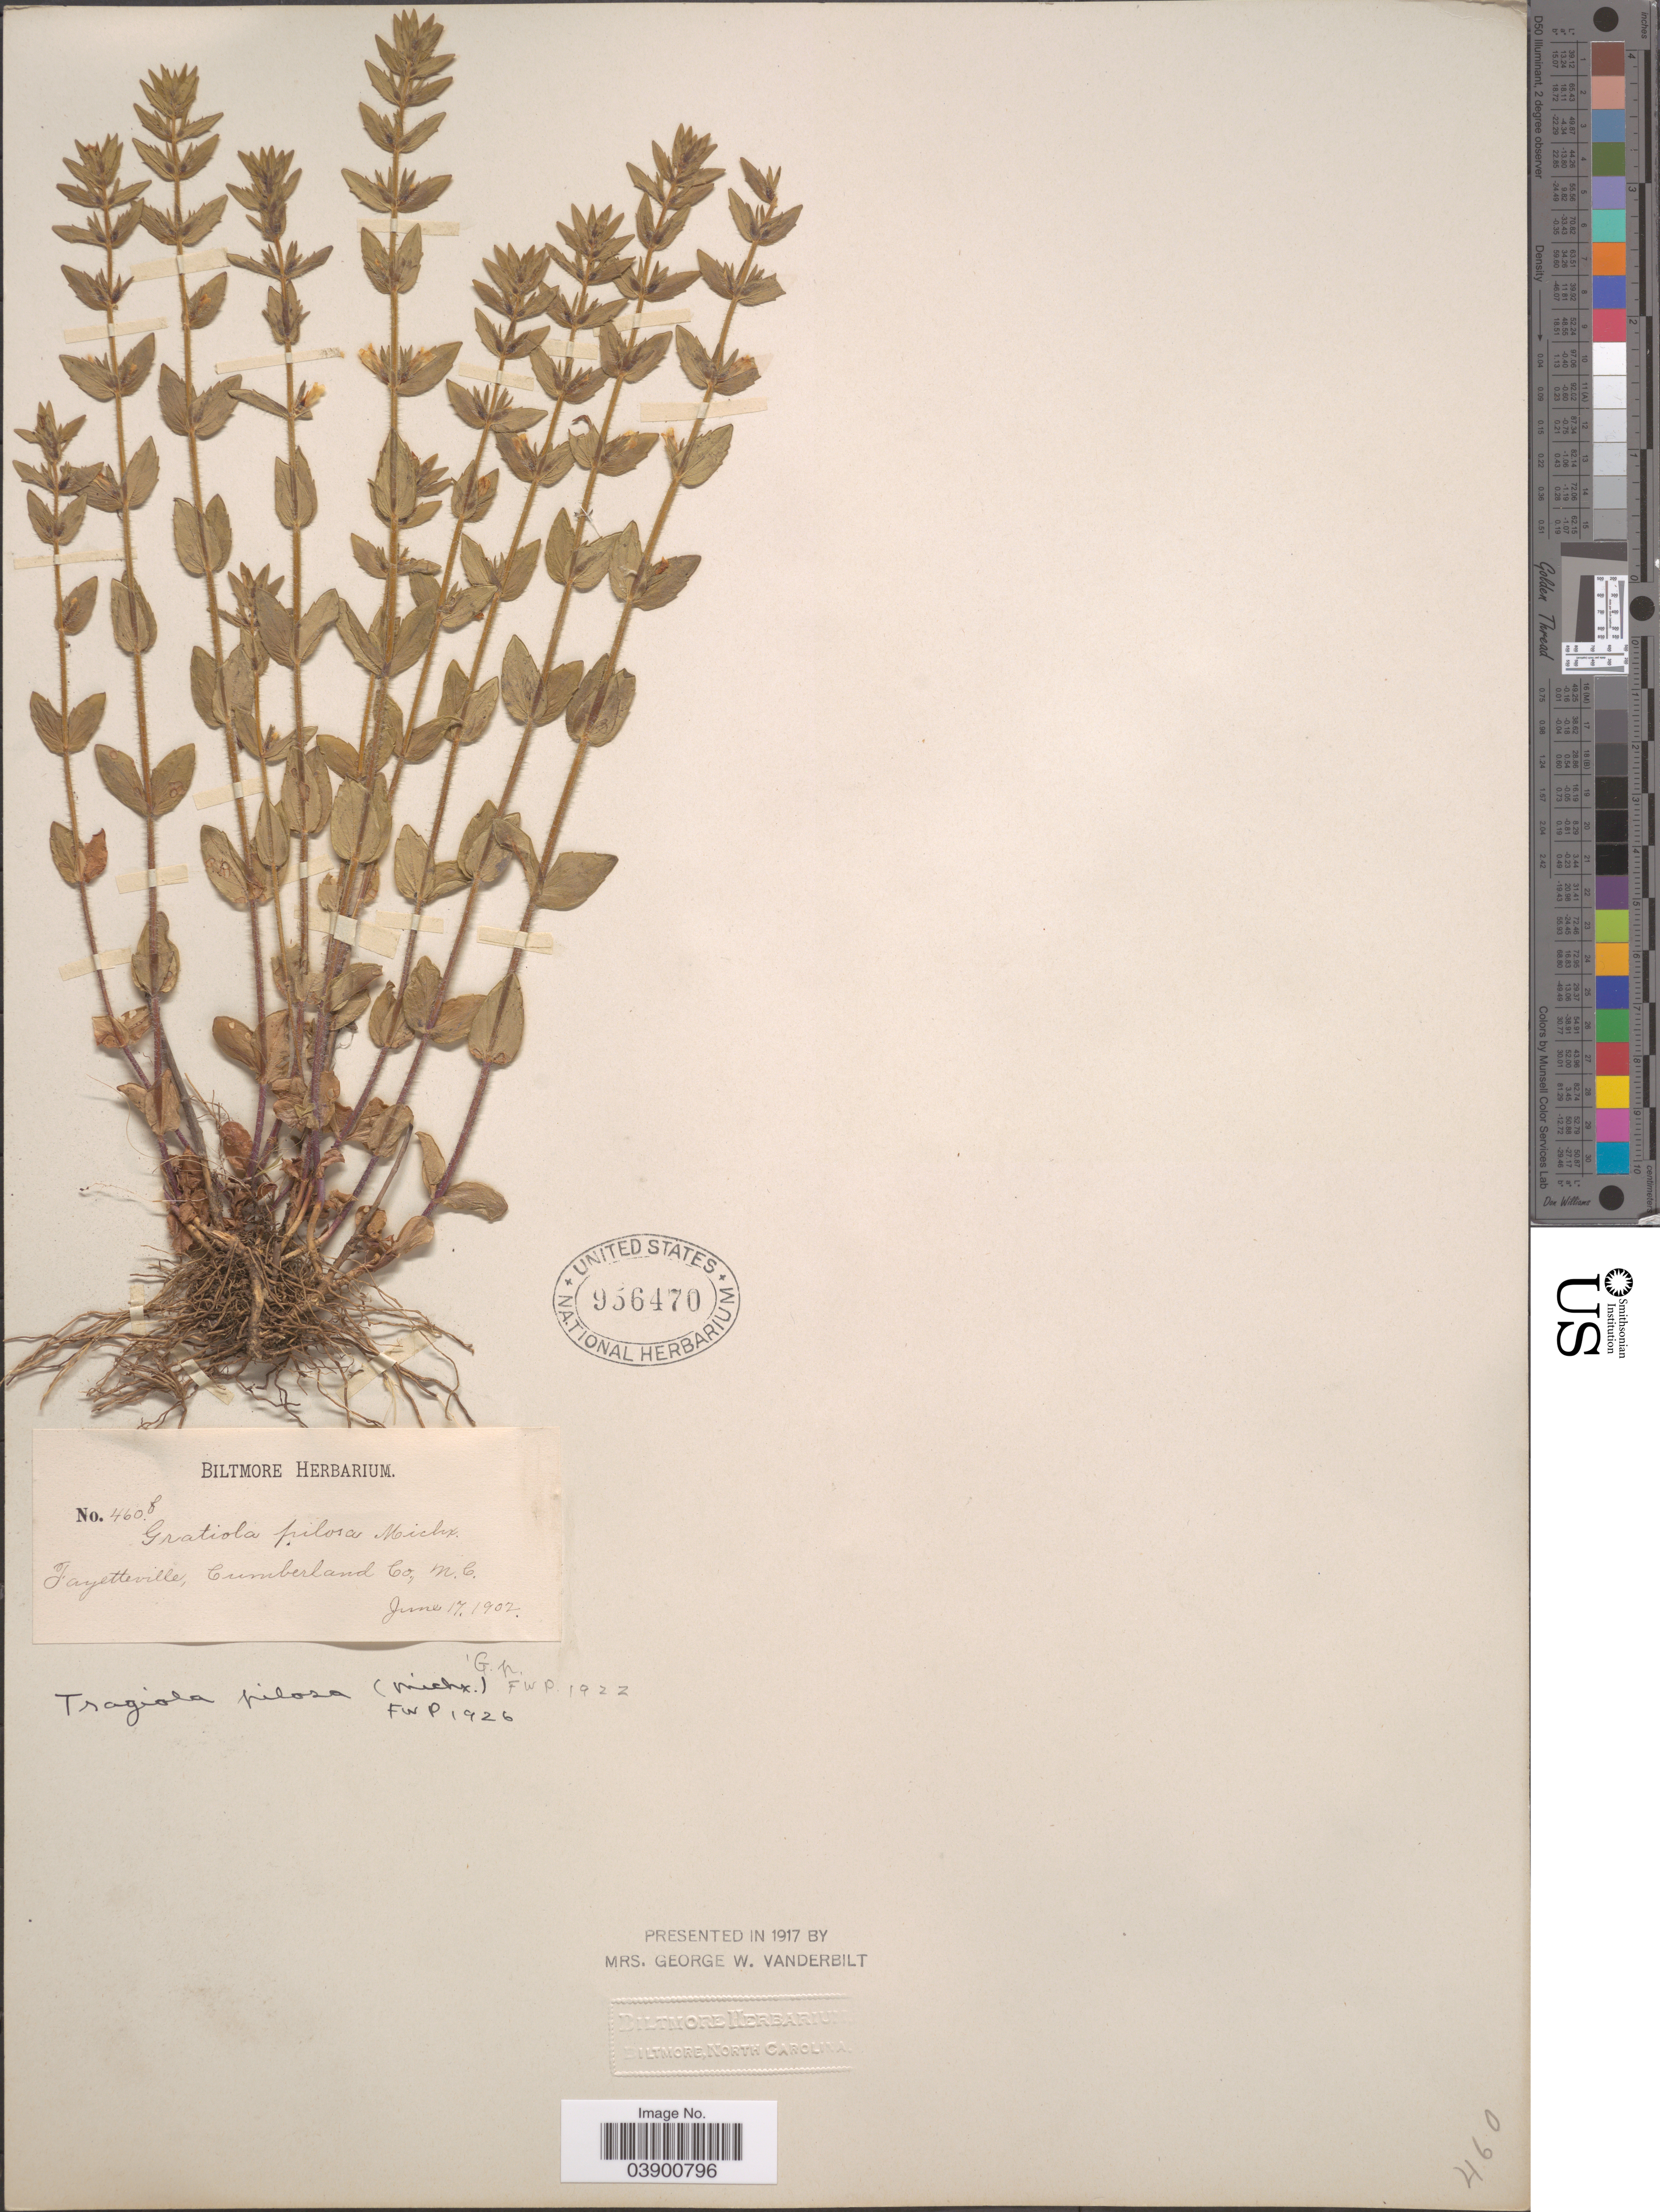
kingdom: Plantae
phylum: Tracheophyta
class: Magnoliopsida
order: Lamiales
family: Plantaginaceae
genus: Gratiola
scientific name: Gratiola pilosa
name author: Michx.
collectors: ex herb. Biltmore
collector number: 460f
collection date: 1902-06-17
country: United States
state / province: North Carolina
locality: Fayetteville, Cumberland Co.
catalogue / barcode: US 956470